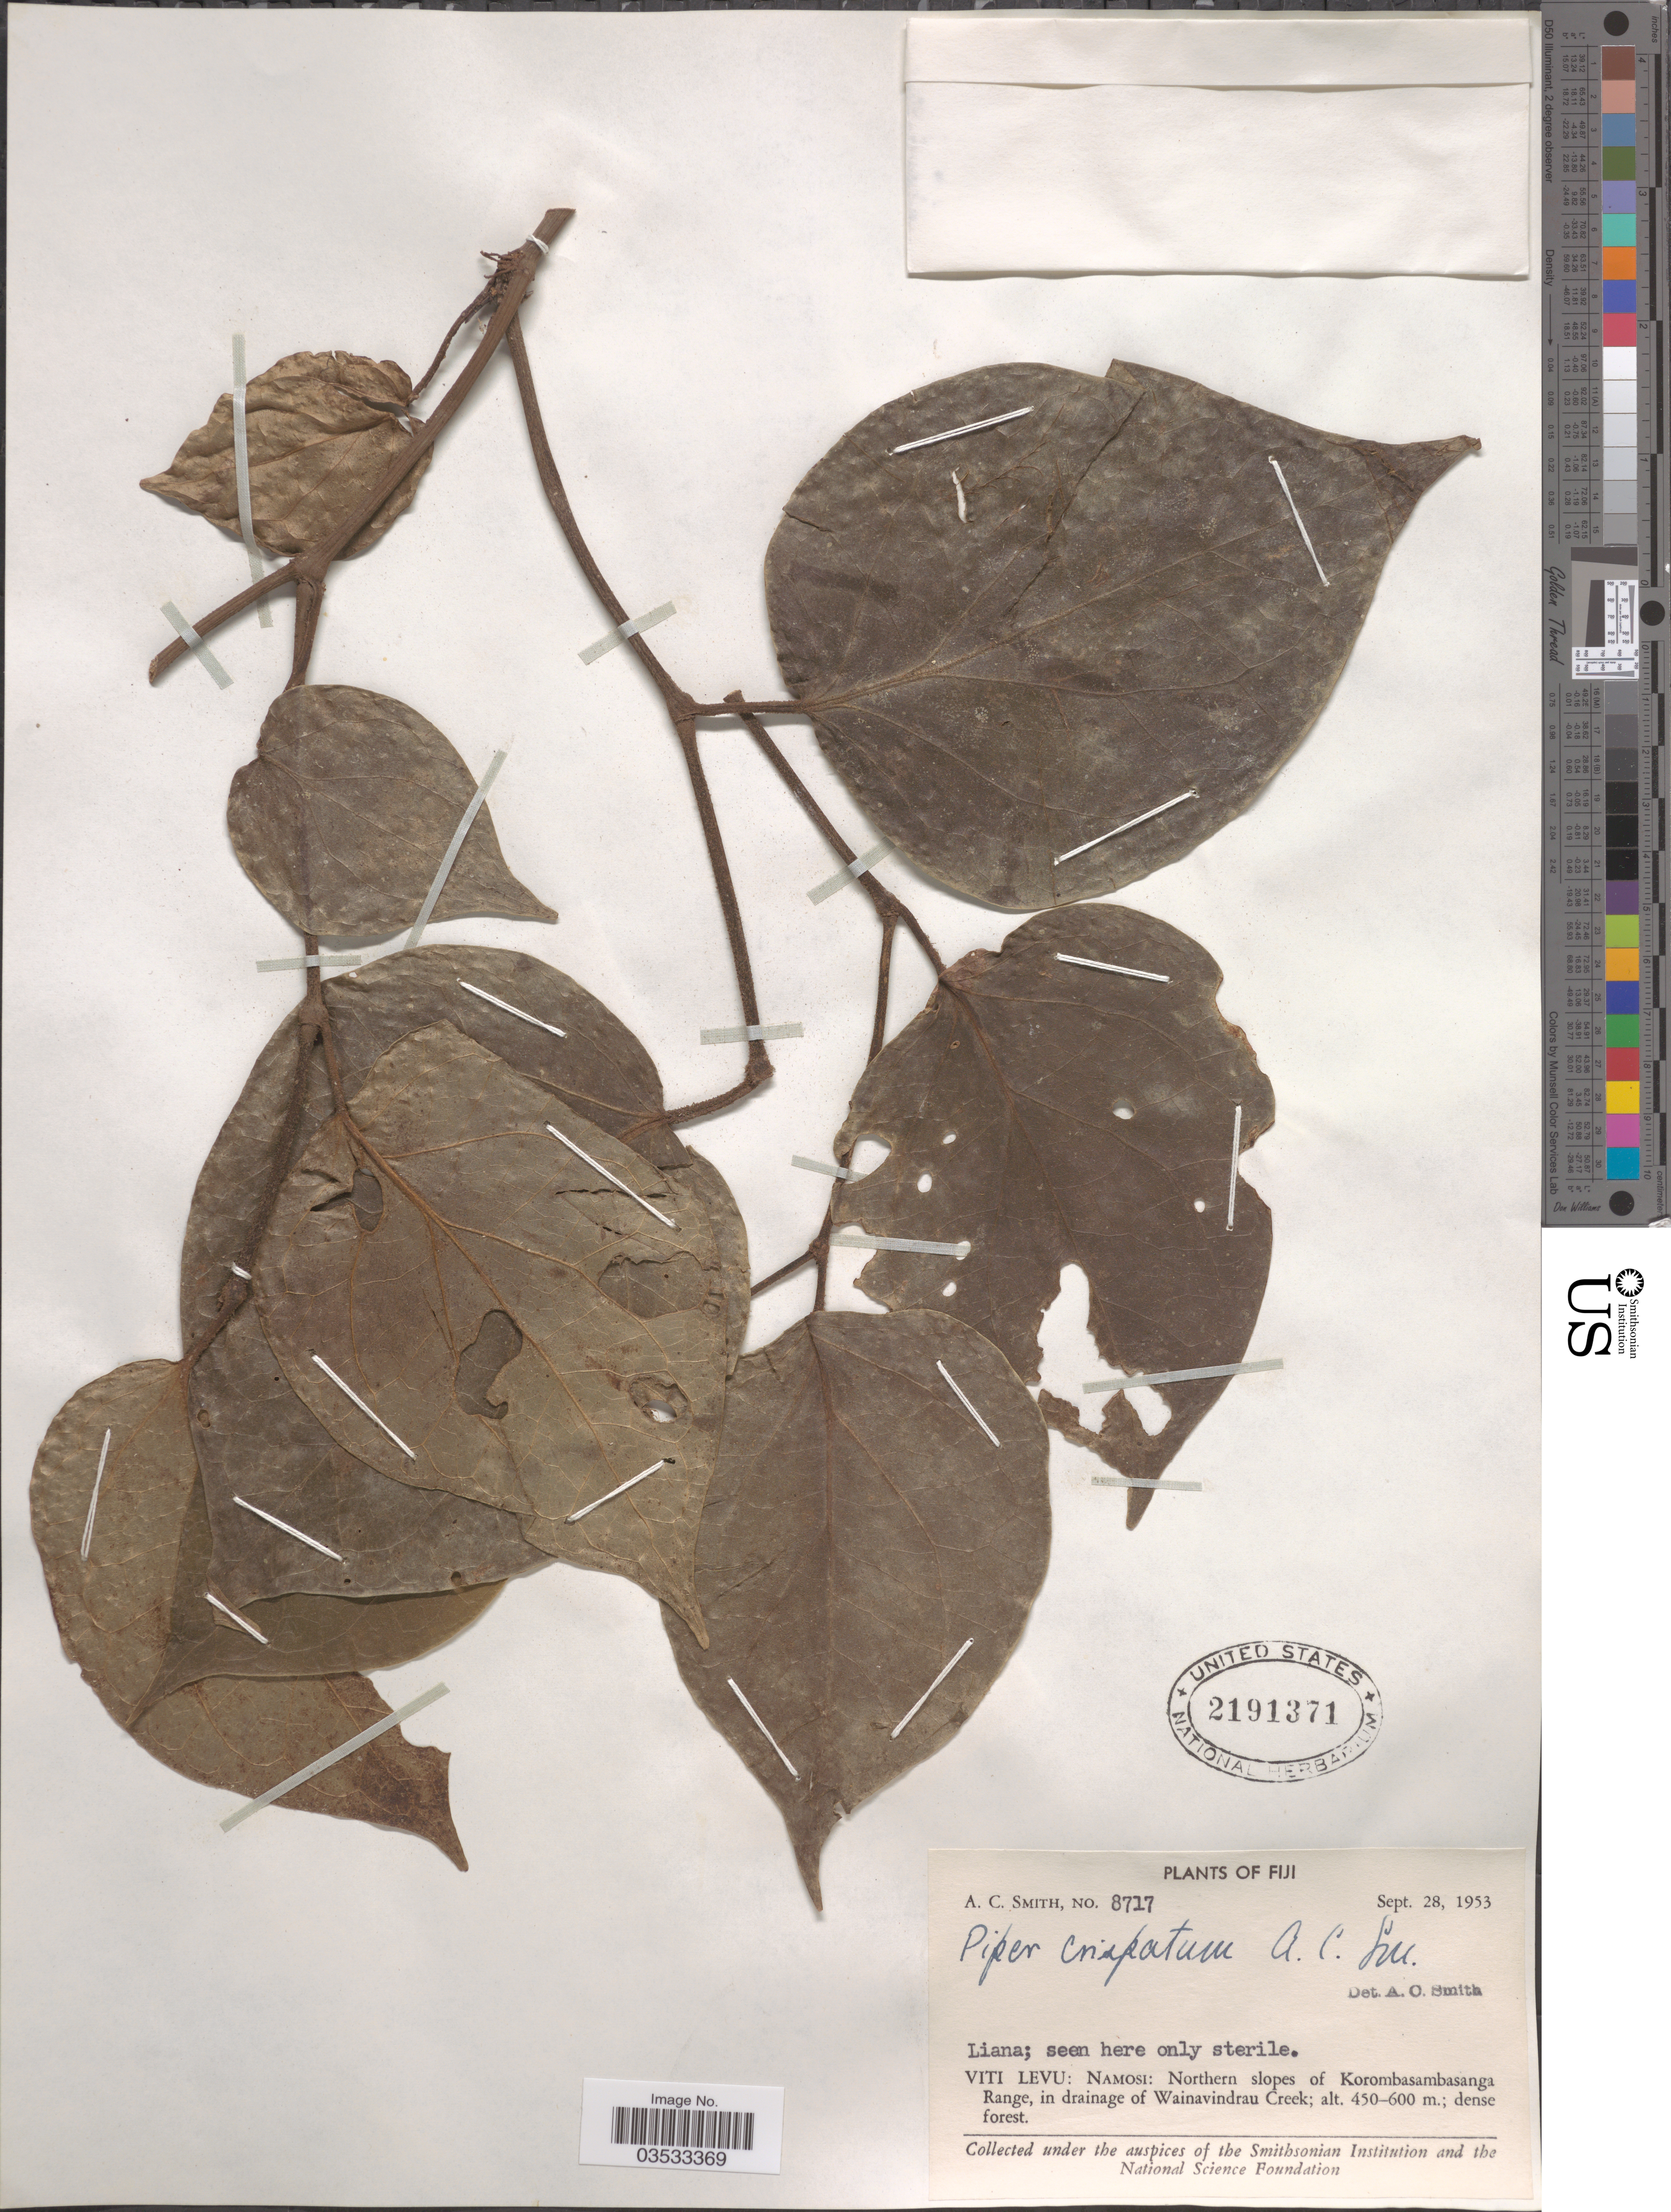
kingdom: Plantae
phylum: Tracheophyta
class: Magnoliopsida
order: Piperales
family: Piperaceae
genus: Piper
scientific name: Piper crispatum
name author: A.C. Sm.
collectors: A. C. Smith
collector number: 8717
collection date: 1953-09-28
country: Fiji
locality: Viti Levu: Namosi: Northern slopes of Korombasambasanga Range, in drainage of Wainavindrau Creek.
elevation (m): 450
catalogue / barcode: US 2191371